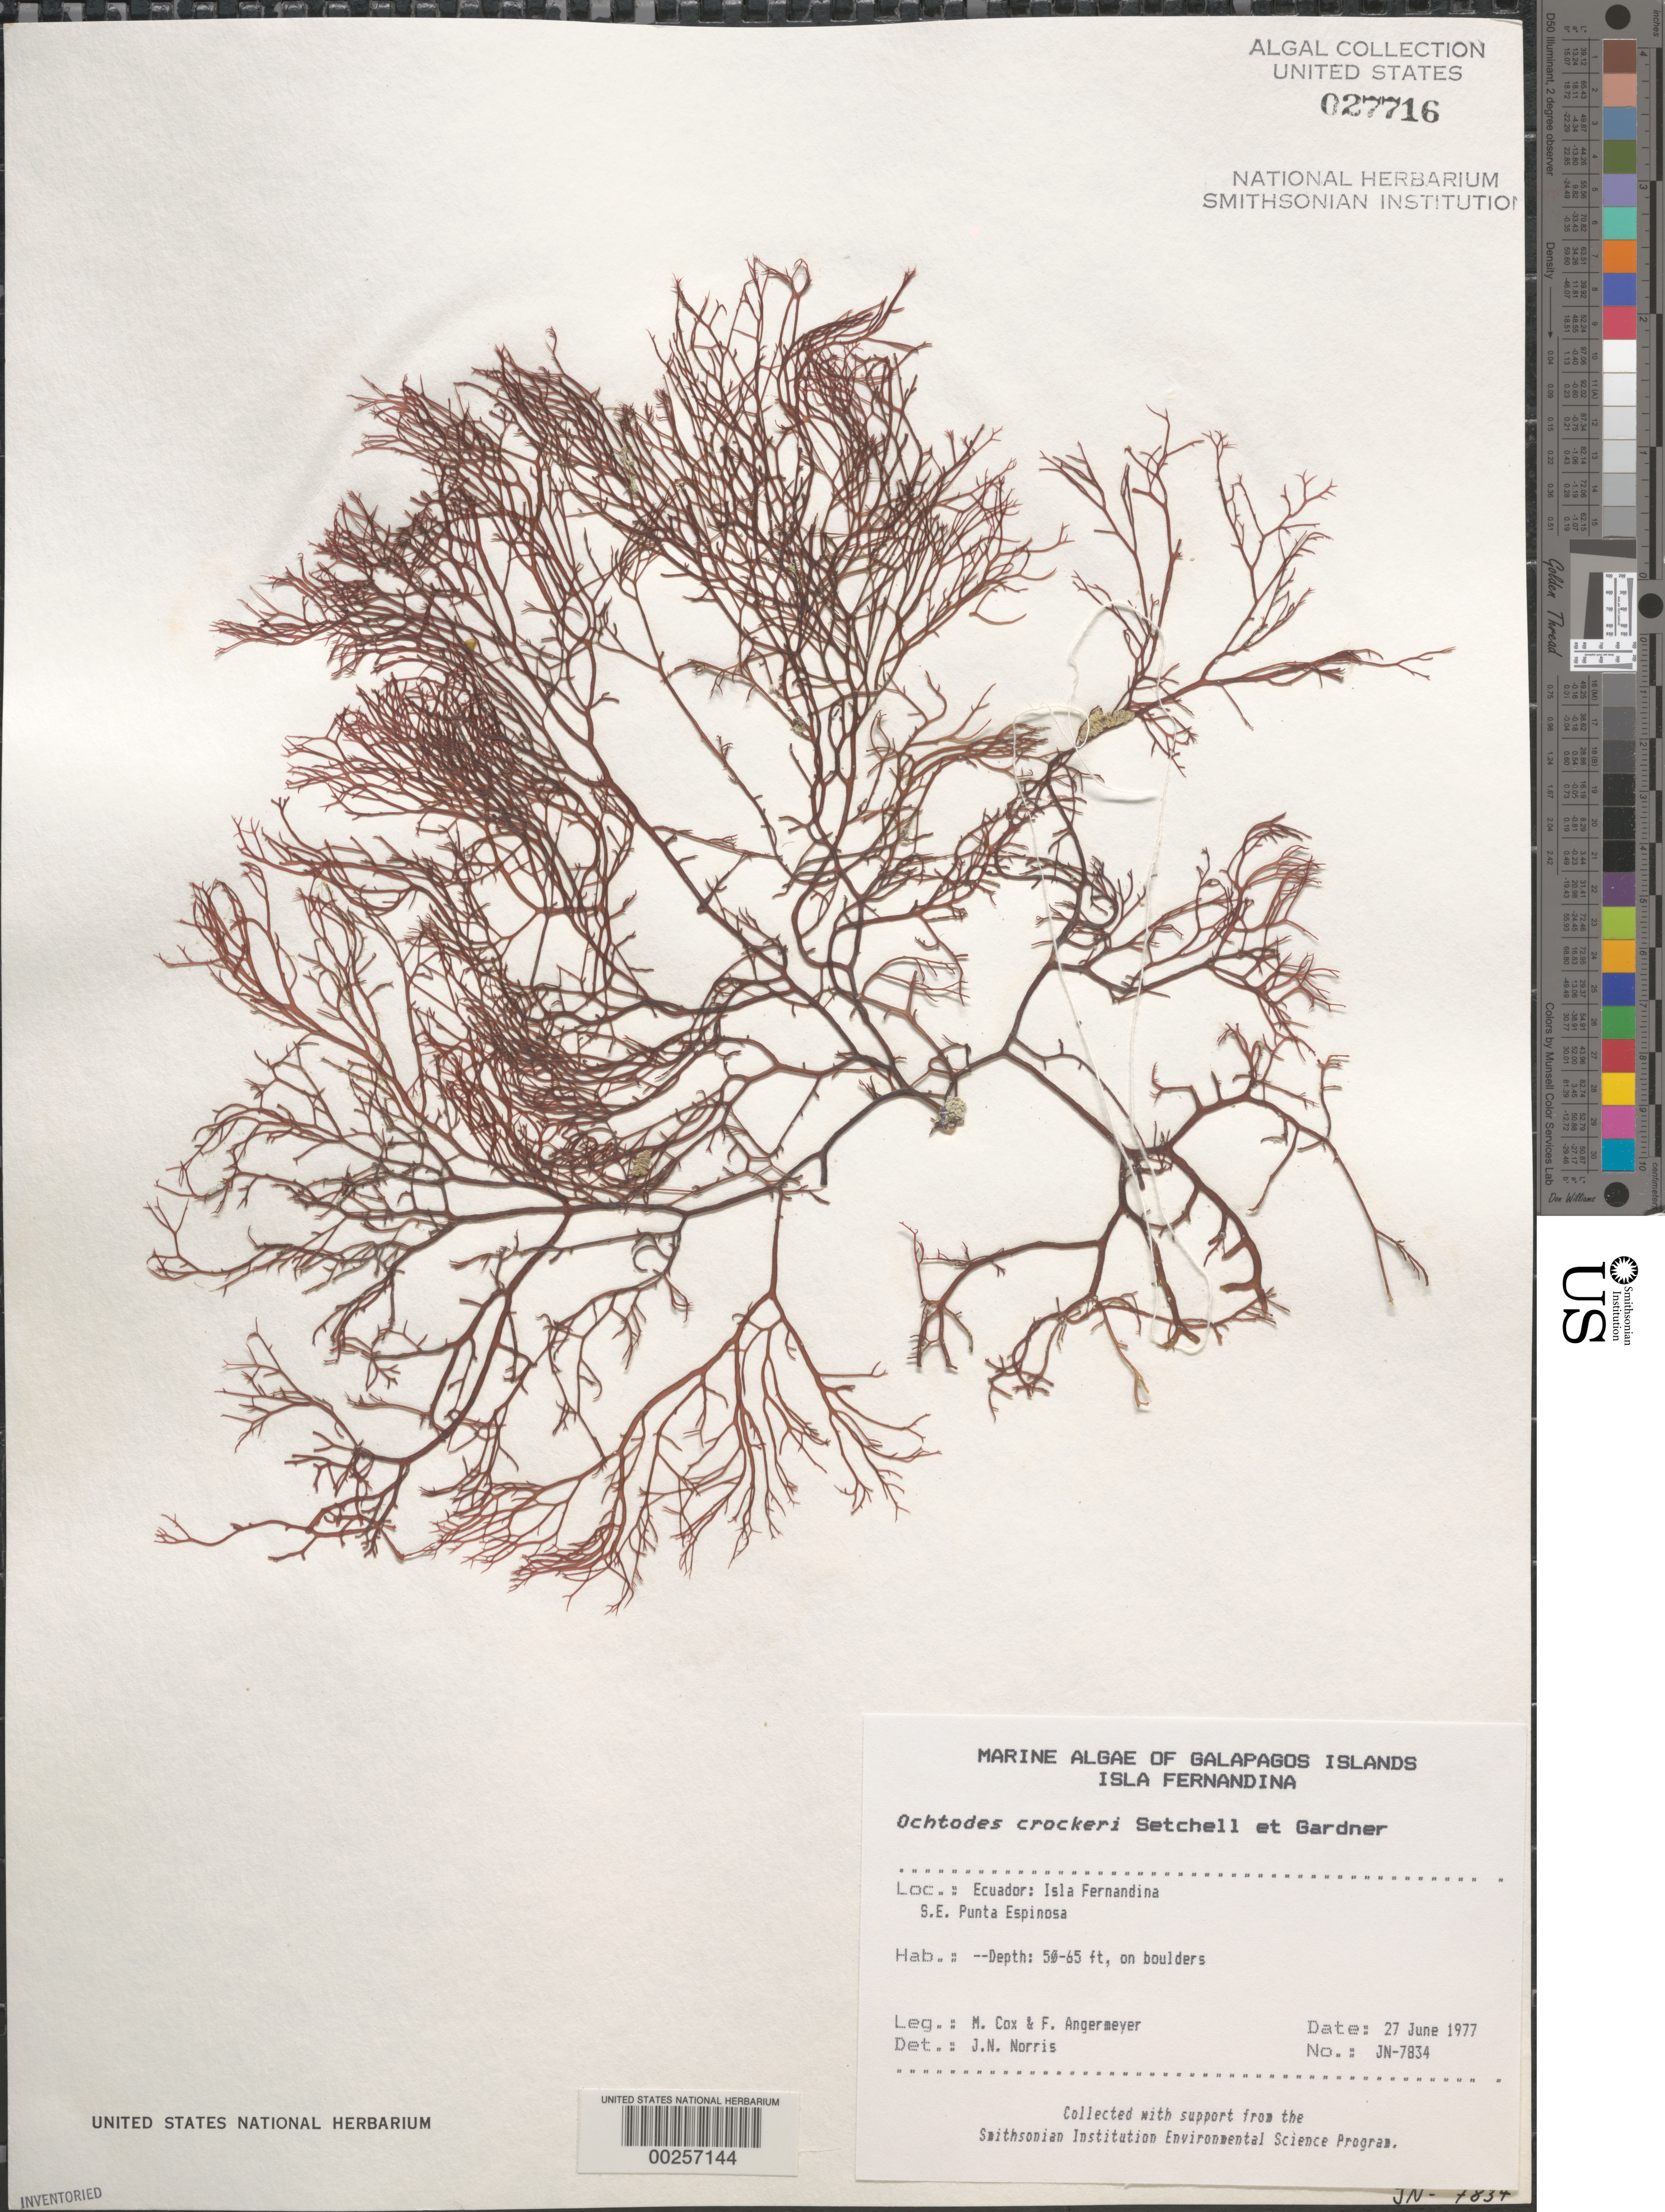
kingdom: Plantae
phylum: Rhodophyta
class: Florideophyceae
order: Gigartinales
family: Rhizophyllidaceae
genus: Ochtodes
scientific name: Ochtodes crockeri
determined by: Norris, James N.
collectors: M. Cox & F. Angermeyer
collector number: Jn-7834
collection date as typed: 27 Jun 1977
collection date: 1977-06-27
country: Ecuador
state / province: Colón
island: Fernandina [Narborough]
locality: Punta Espinosa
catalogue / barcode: US 27716